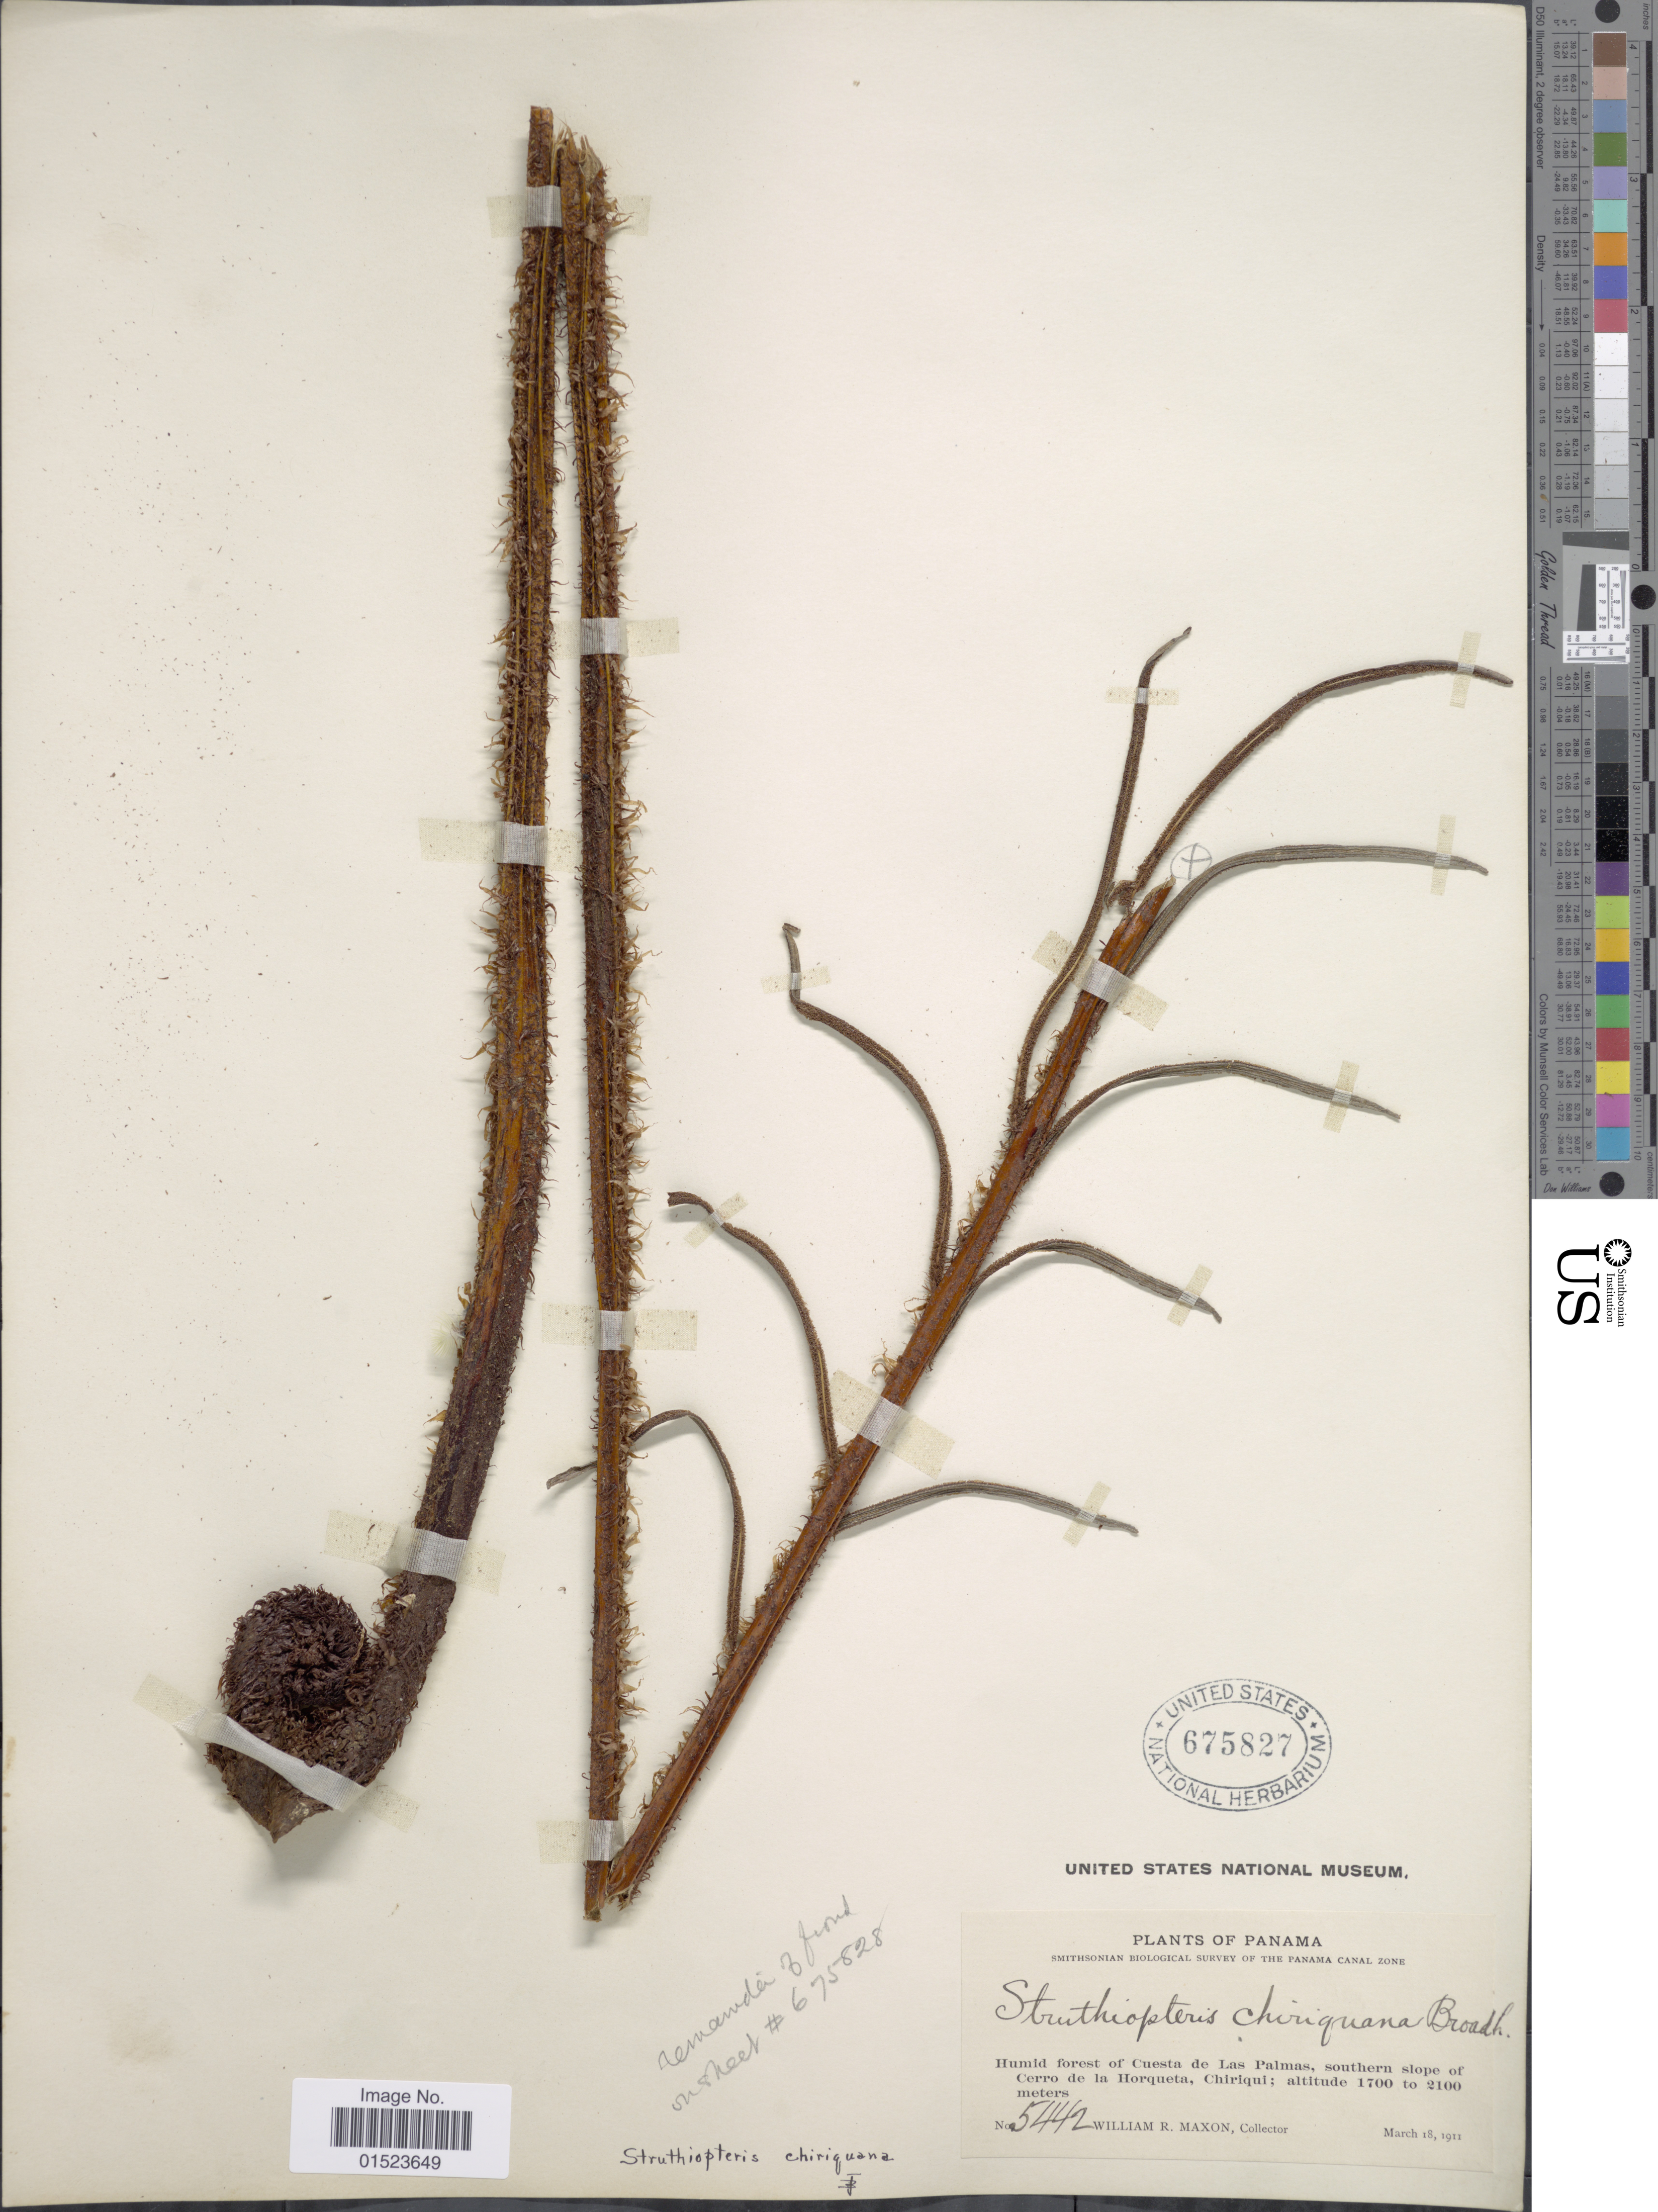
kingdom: Plantae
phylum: Tracheophyta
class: Polypodiopsida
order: Polypodiales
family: Blechnaceae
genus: Blechnum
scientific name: Blechnum chiriquanum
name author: (Broadh.) C. Chr.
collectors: W. R. Maxon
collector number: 5442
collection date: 1911-03-18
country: Panama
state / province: Chiriqui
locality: Humid forest of Cuesta de Las Palmas, southern slope of Cerro de la Horqueta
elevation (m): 1700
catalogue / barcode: US 675827